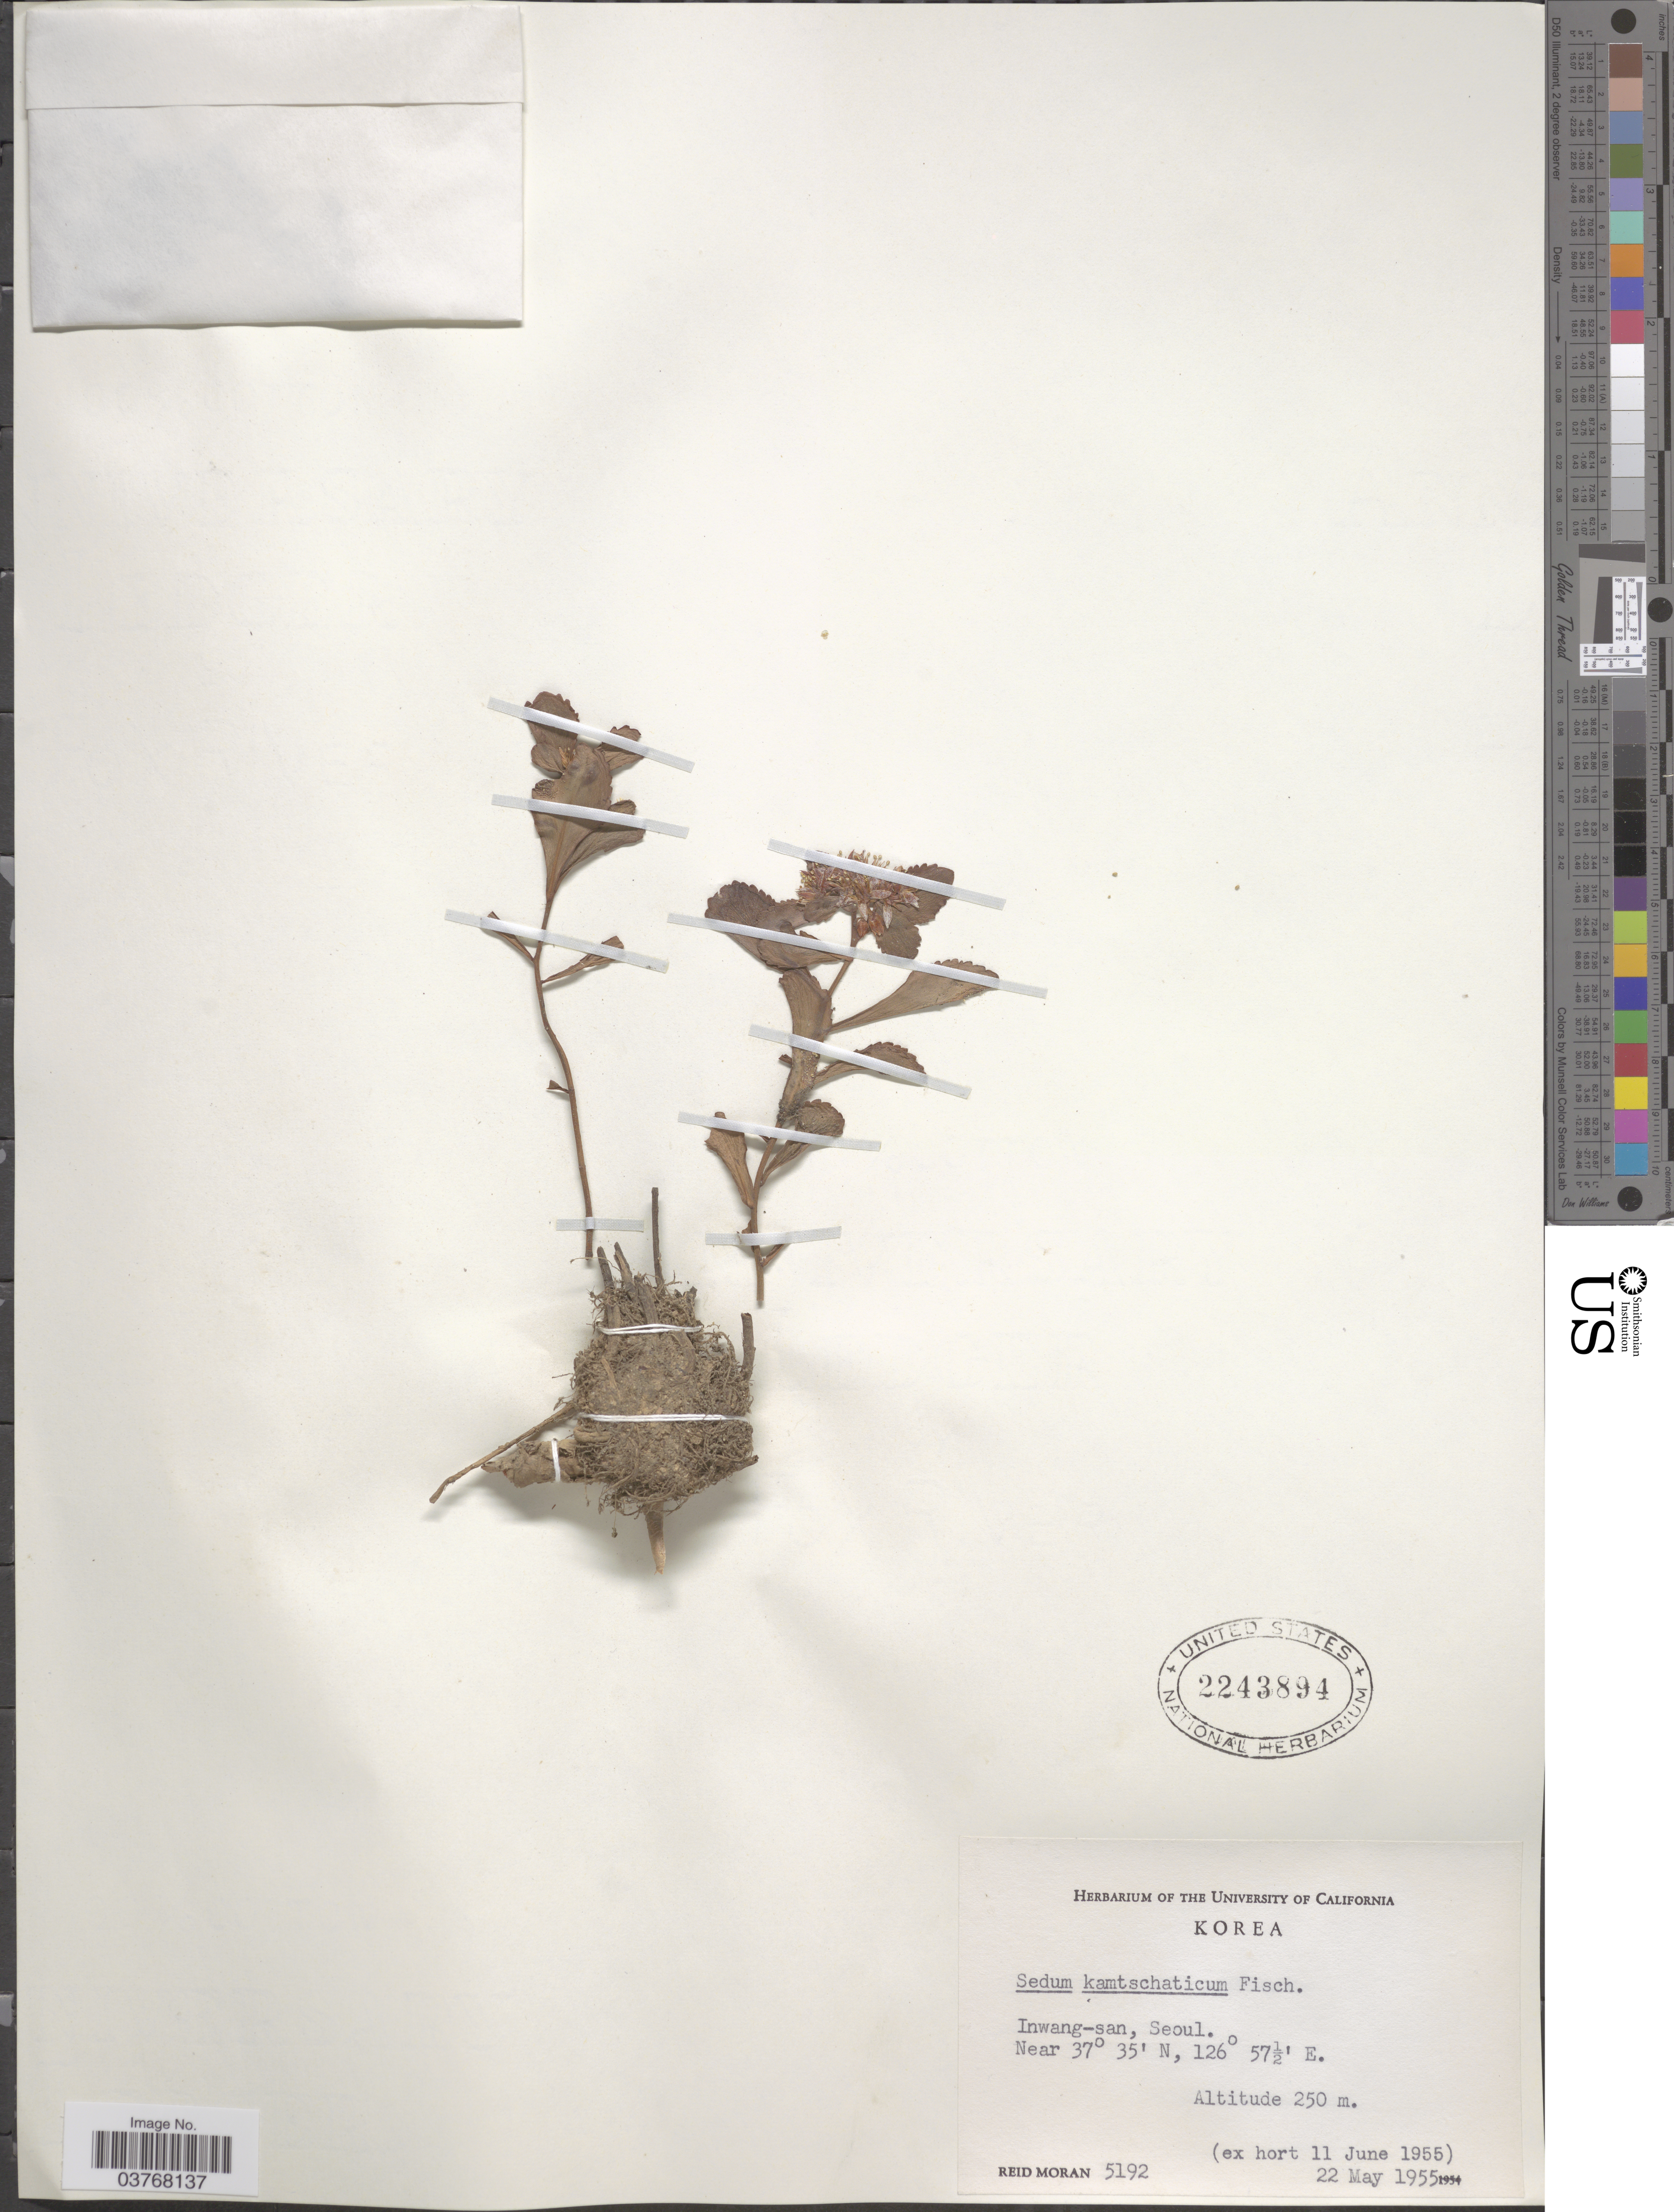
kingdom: Plantae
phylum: Tracheophyta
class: Magnoliopsida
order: Saxifragales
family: Crassulaceae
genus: Sedum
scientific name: Sedum kamtschaticum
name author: Fisch. & C.A. Mey.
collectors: R. V. Moran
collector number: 5192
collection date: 1955-06-11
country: South Korea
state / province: Seoul Special City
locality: Inwang-san, Seoul.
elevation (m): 250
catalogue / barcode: US 2243894